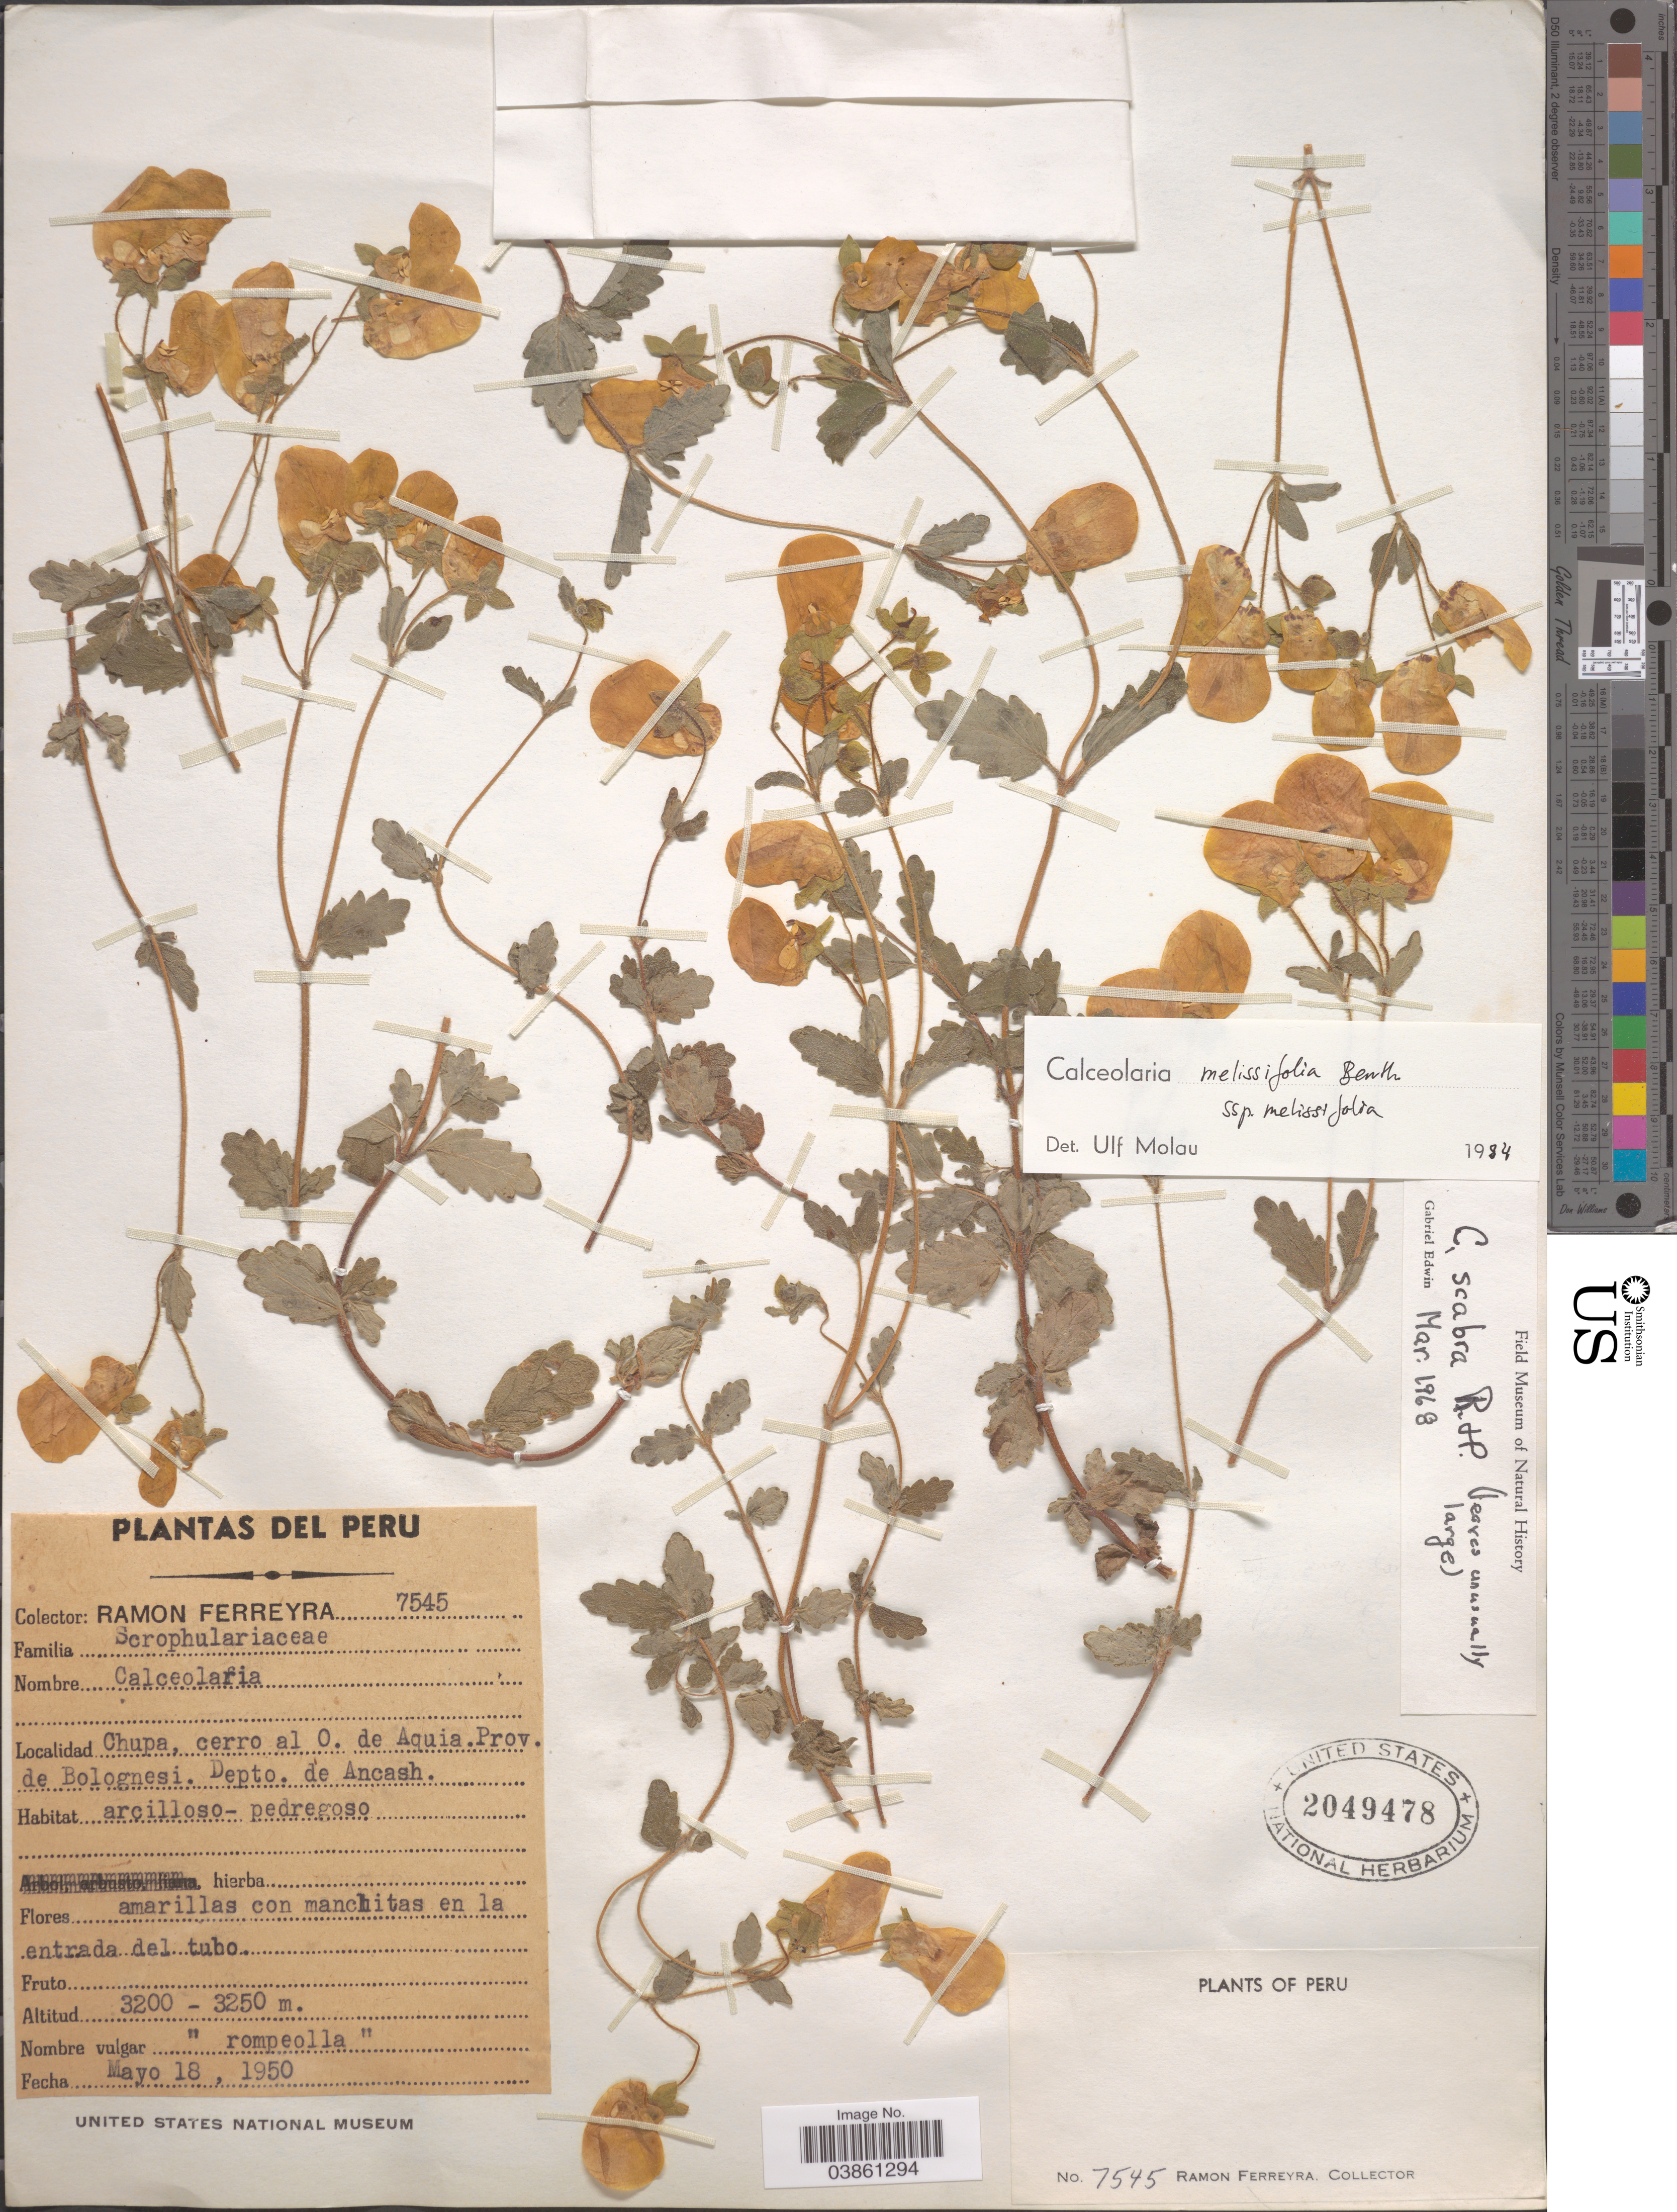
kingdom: Plantae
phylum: Tracheophyta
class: Magnoliopsida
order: Lamiales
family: Calceolariaceae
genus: Calceolaria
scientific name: Calceolaria melissifolia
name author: Benth.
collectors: R. A. Ferreyra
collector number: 7545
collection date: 1950-05-18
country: Peru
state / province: Ancash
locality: Chupa, cerro al 0. de Aquia.Prov. de Bolognesi. Depto. de Ancash.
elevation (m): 3200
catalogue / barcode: US 2049478